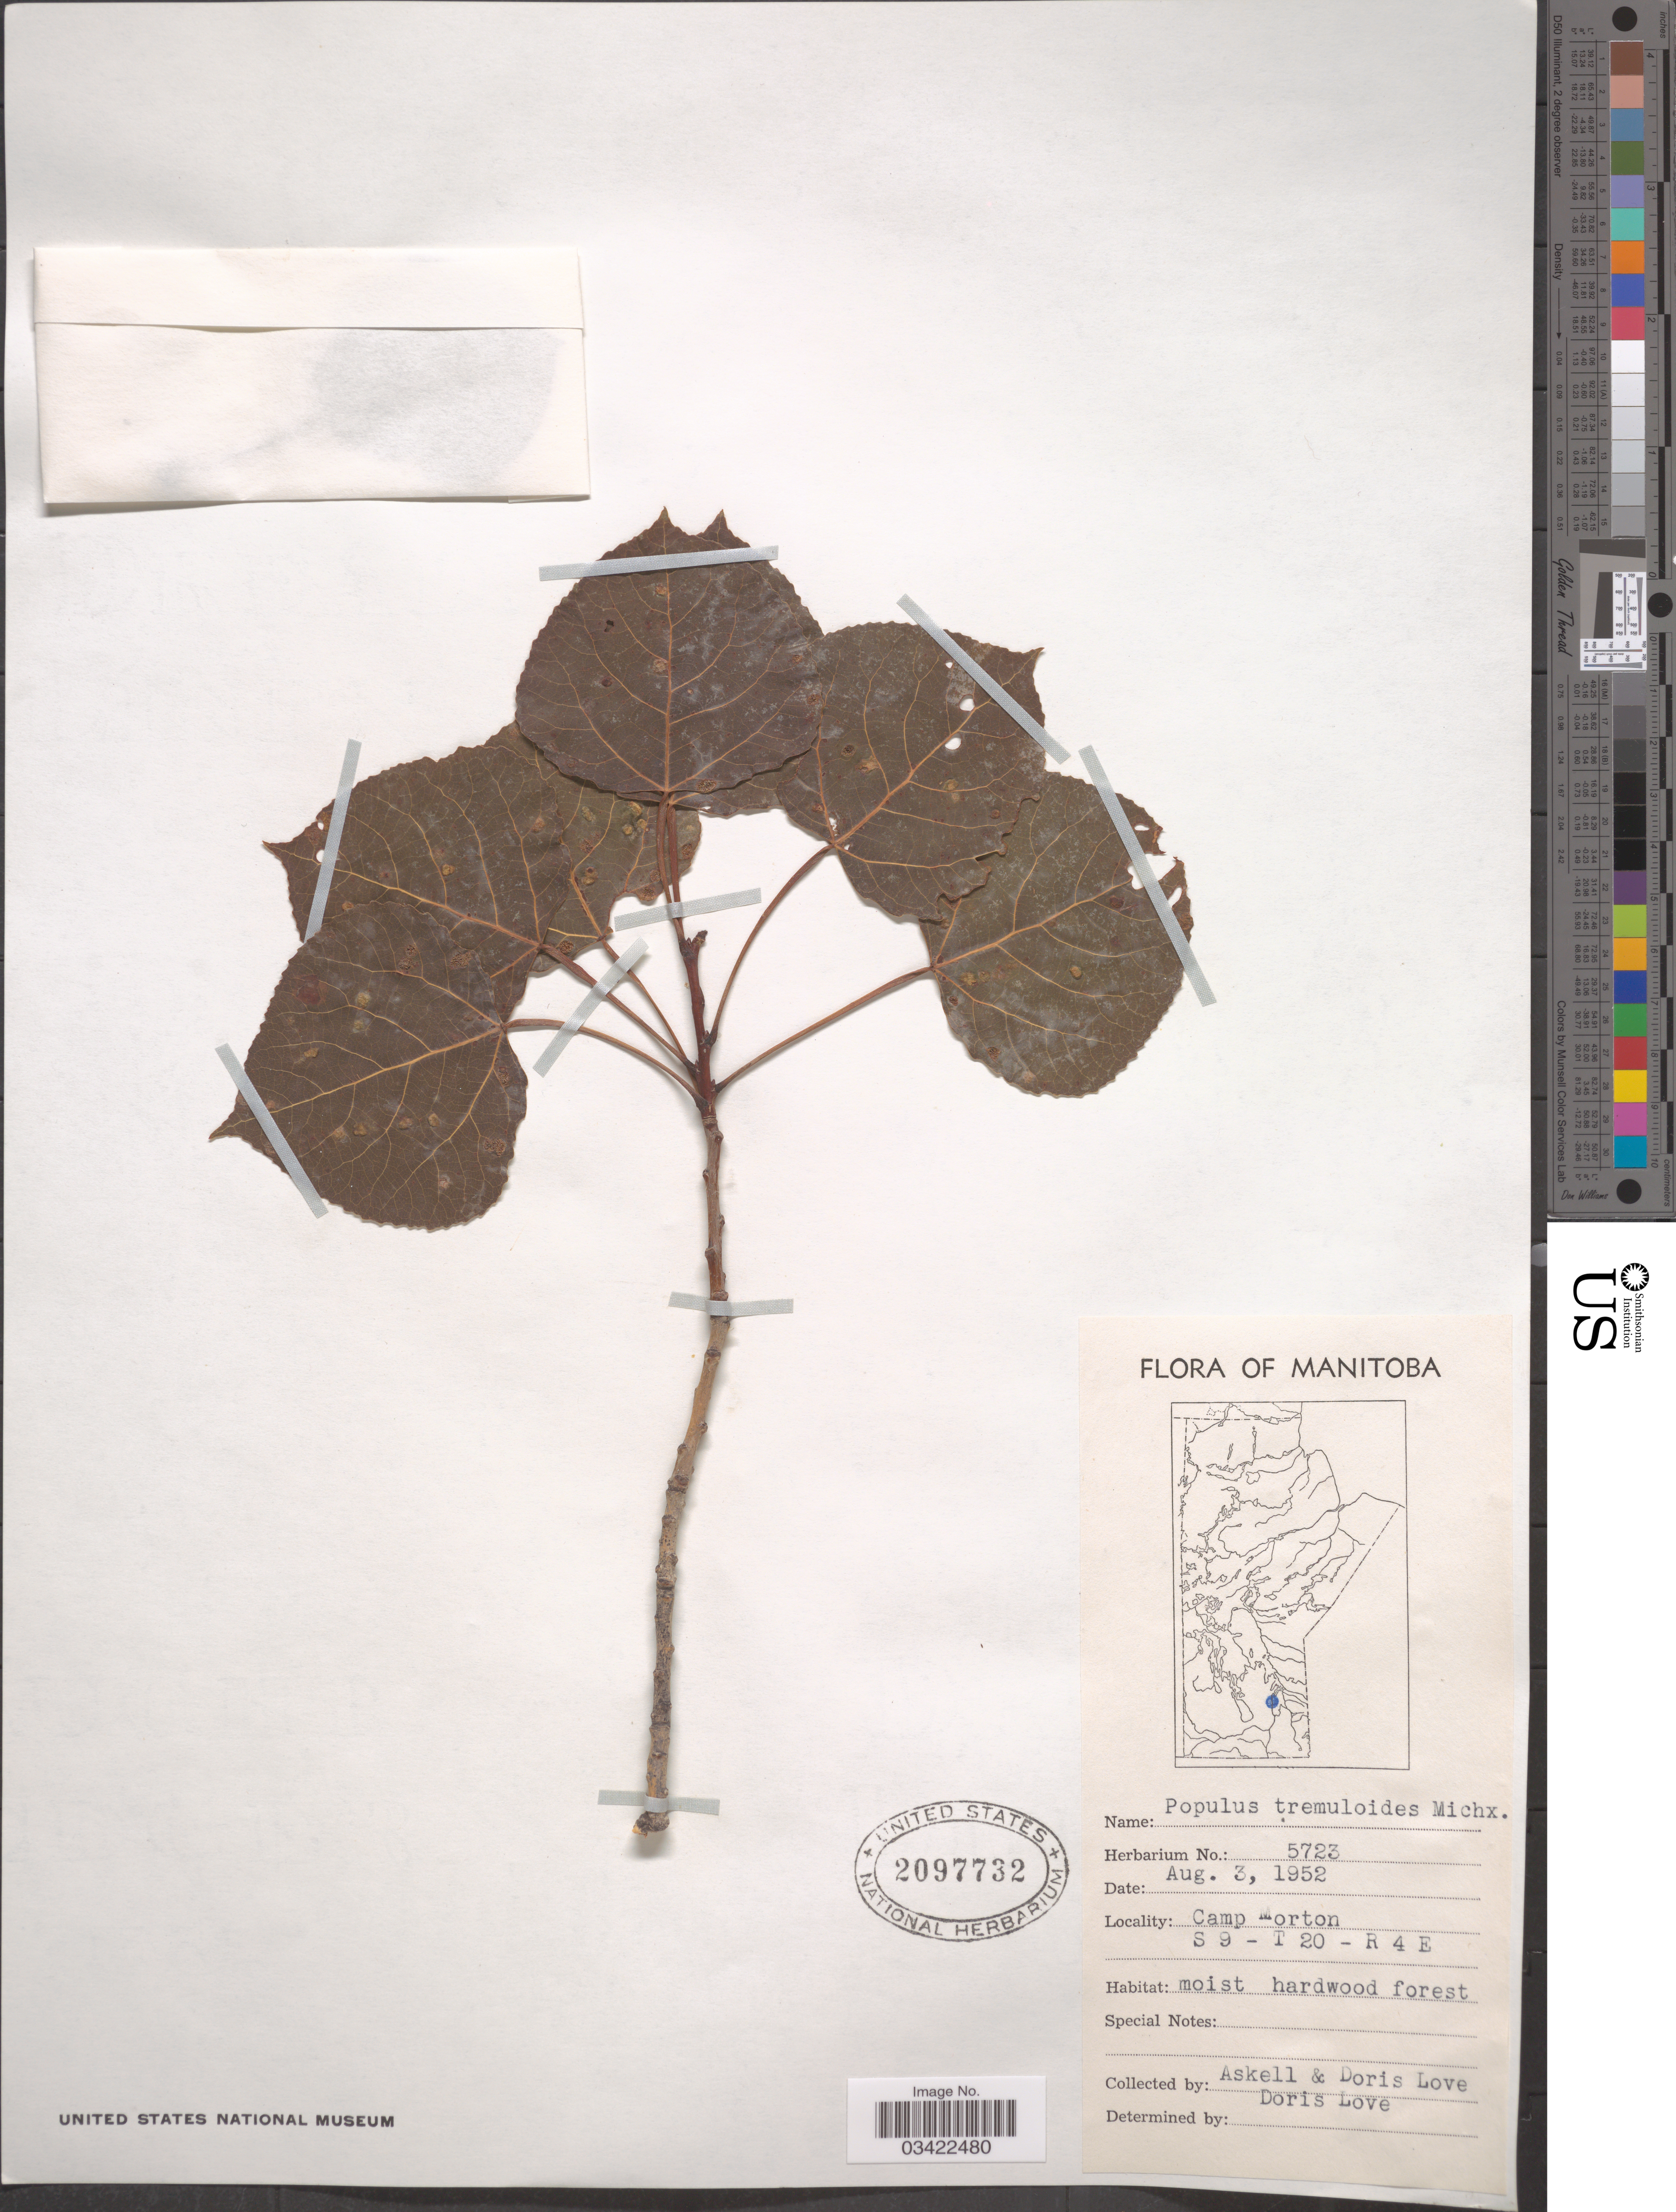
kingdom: Plantae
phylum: Tracheophyta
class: Magnoliopsida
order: Malpighiales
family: Salicaceae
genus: Populus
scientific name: Populus tremuloides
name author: Michx.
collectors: Á. Löve & D. Löve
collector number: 5723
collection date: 1952-08-03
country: Canada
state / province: Manitoba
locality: Camp Morton. S 9 - T 20 - R 4 E.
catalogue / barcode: US 2097732